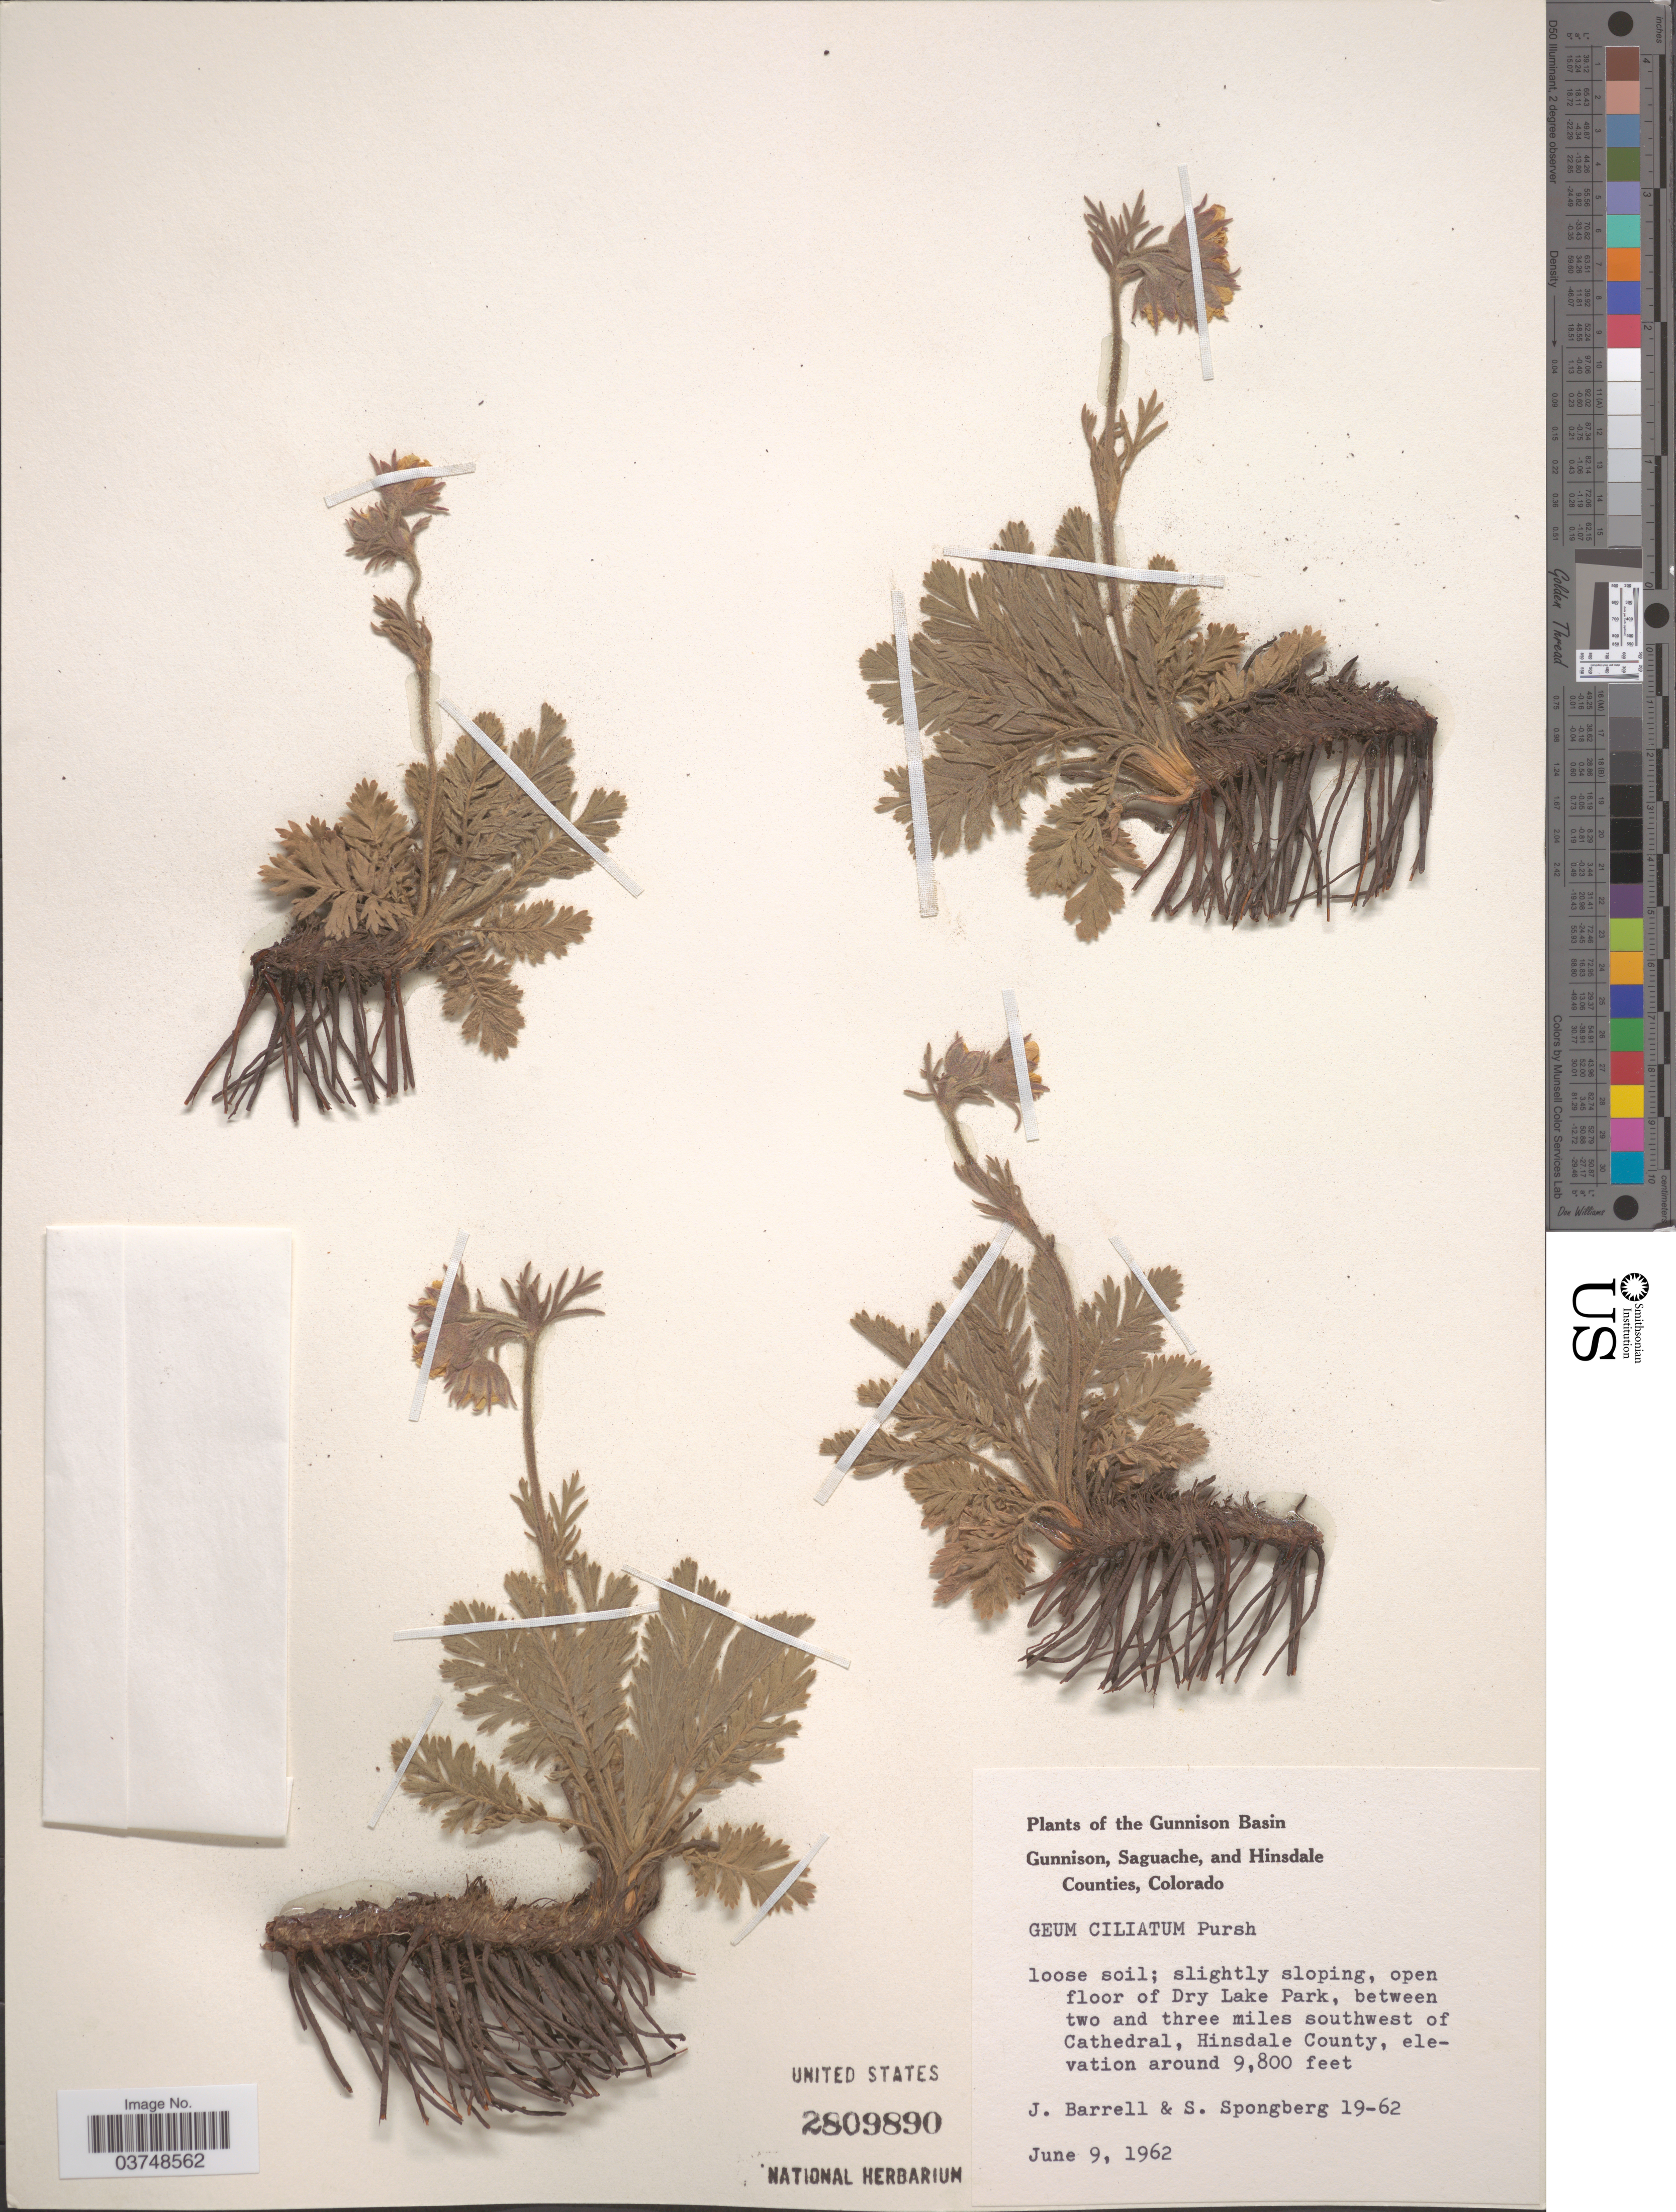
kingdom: Plantae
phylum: Tracheophyta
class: Magnoliopsida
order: Rosales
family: Rosaceae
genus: Geum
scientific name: Geum triflorum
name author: Pursh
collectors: J. Barrell & S. A.Spongberg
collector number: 19-62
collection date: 1962-06-09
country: United States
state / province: Colorado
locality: Gunnison Basin. Open floor of Dry Lake Park, between two and three miles southwest of Cathedral, Hinsdale County.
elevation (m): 2987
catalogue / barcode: US 2809890